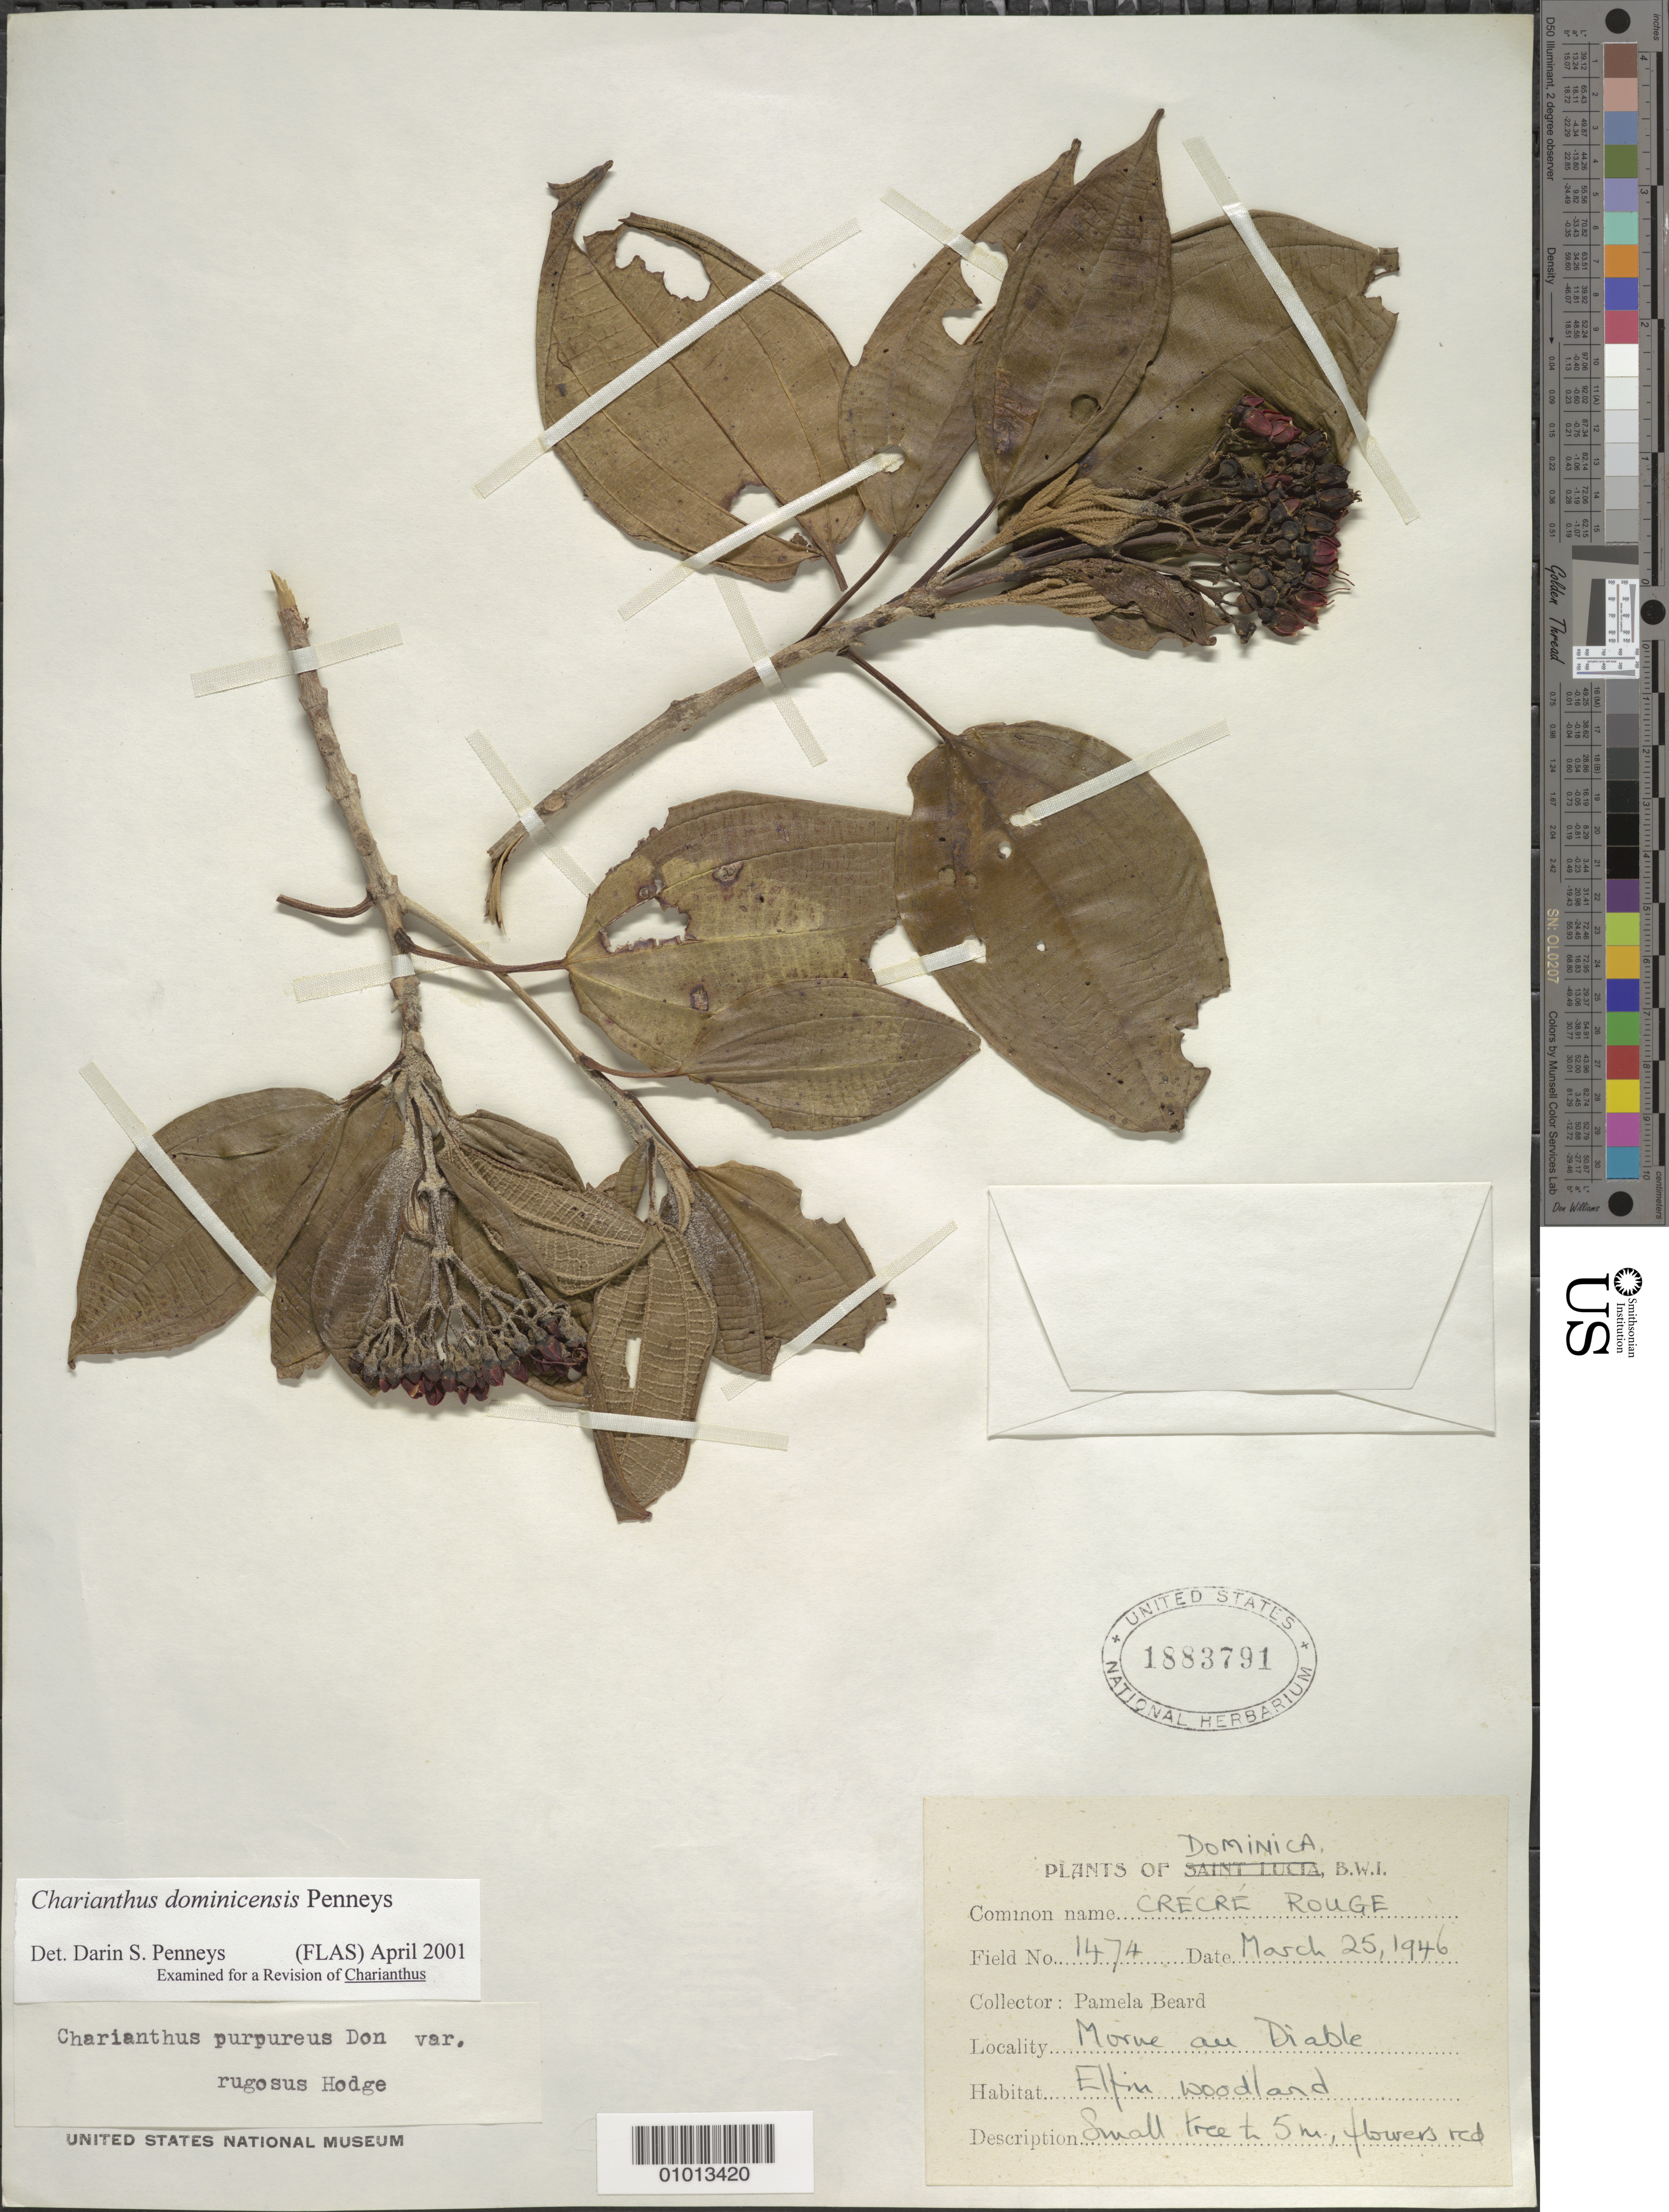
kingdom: Plantae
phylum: Tracheophyta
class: Magnoliopsida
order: Myrtales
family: Melastomataceae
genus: Charianthus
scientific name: Charianthus dominicensis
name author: Penneys & Judd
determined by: Penneys, D. S.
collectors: P. Beard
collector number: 1474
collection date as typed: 25 Mar 1946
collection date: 1946-03-25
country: Dominica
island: Dominica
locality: Morne au Diable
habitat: Elfin woodland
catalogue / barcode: US 1883791